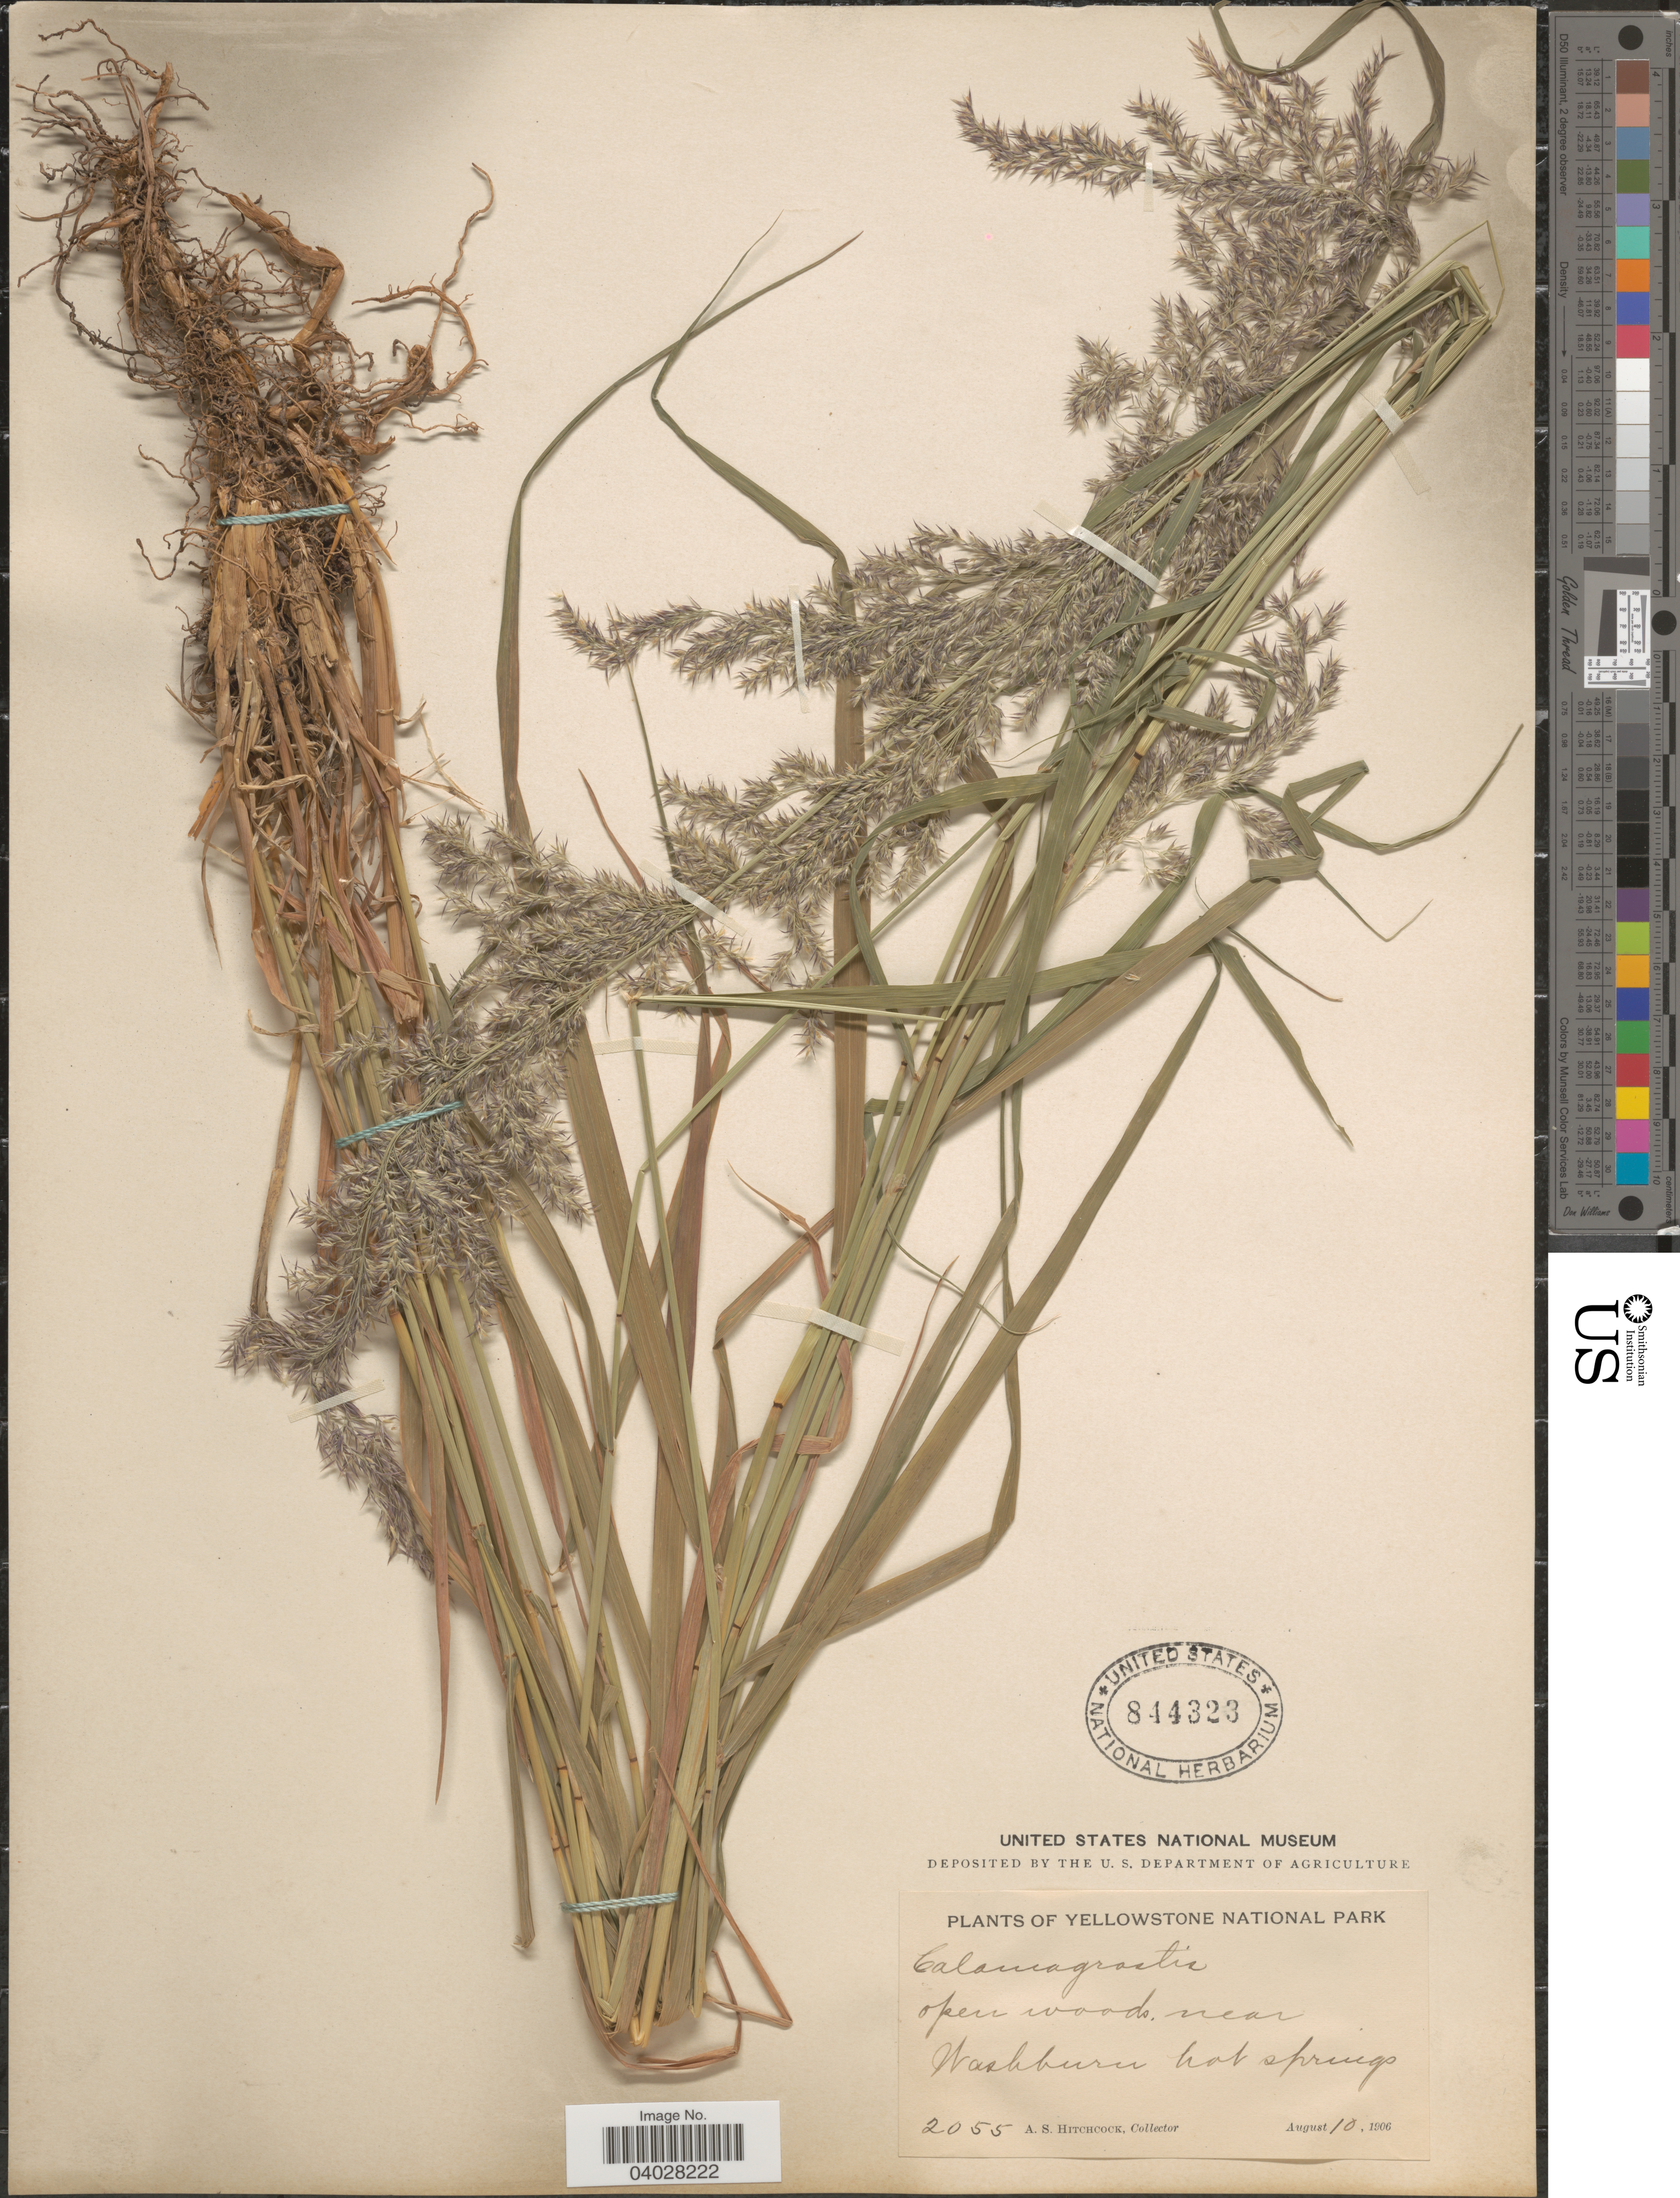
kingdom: Plantae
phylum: Tracheophyta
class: Liliopsida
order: Poales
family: Poaceae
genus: Calamagrostis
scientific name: Calamagrostis canadensis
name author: (Michx.) P. Beauv.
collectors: A. S. Hitchcock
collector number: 2055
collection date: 1906-08-10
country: United States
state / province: Wyoming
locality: Yellowstone National Park. Near Washburn hot springs.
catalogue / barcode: US 844323